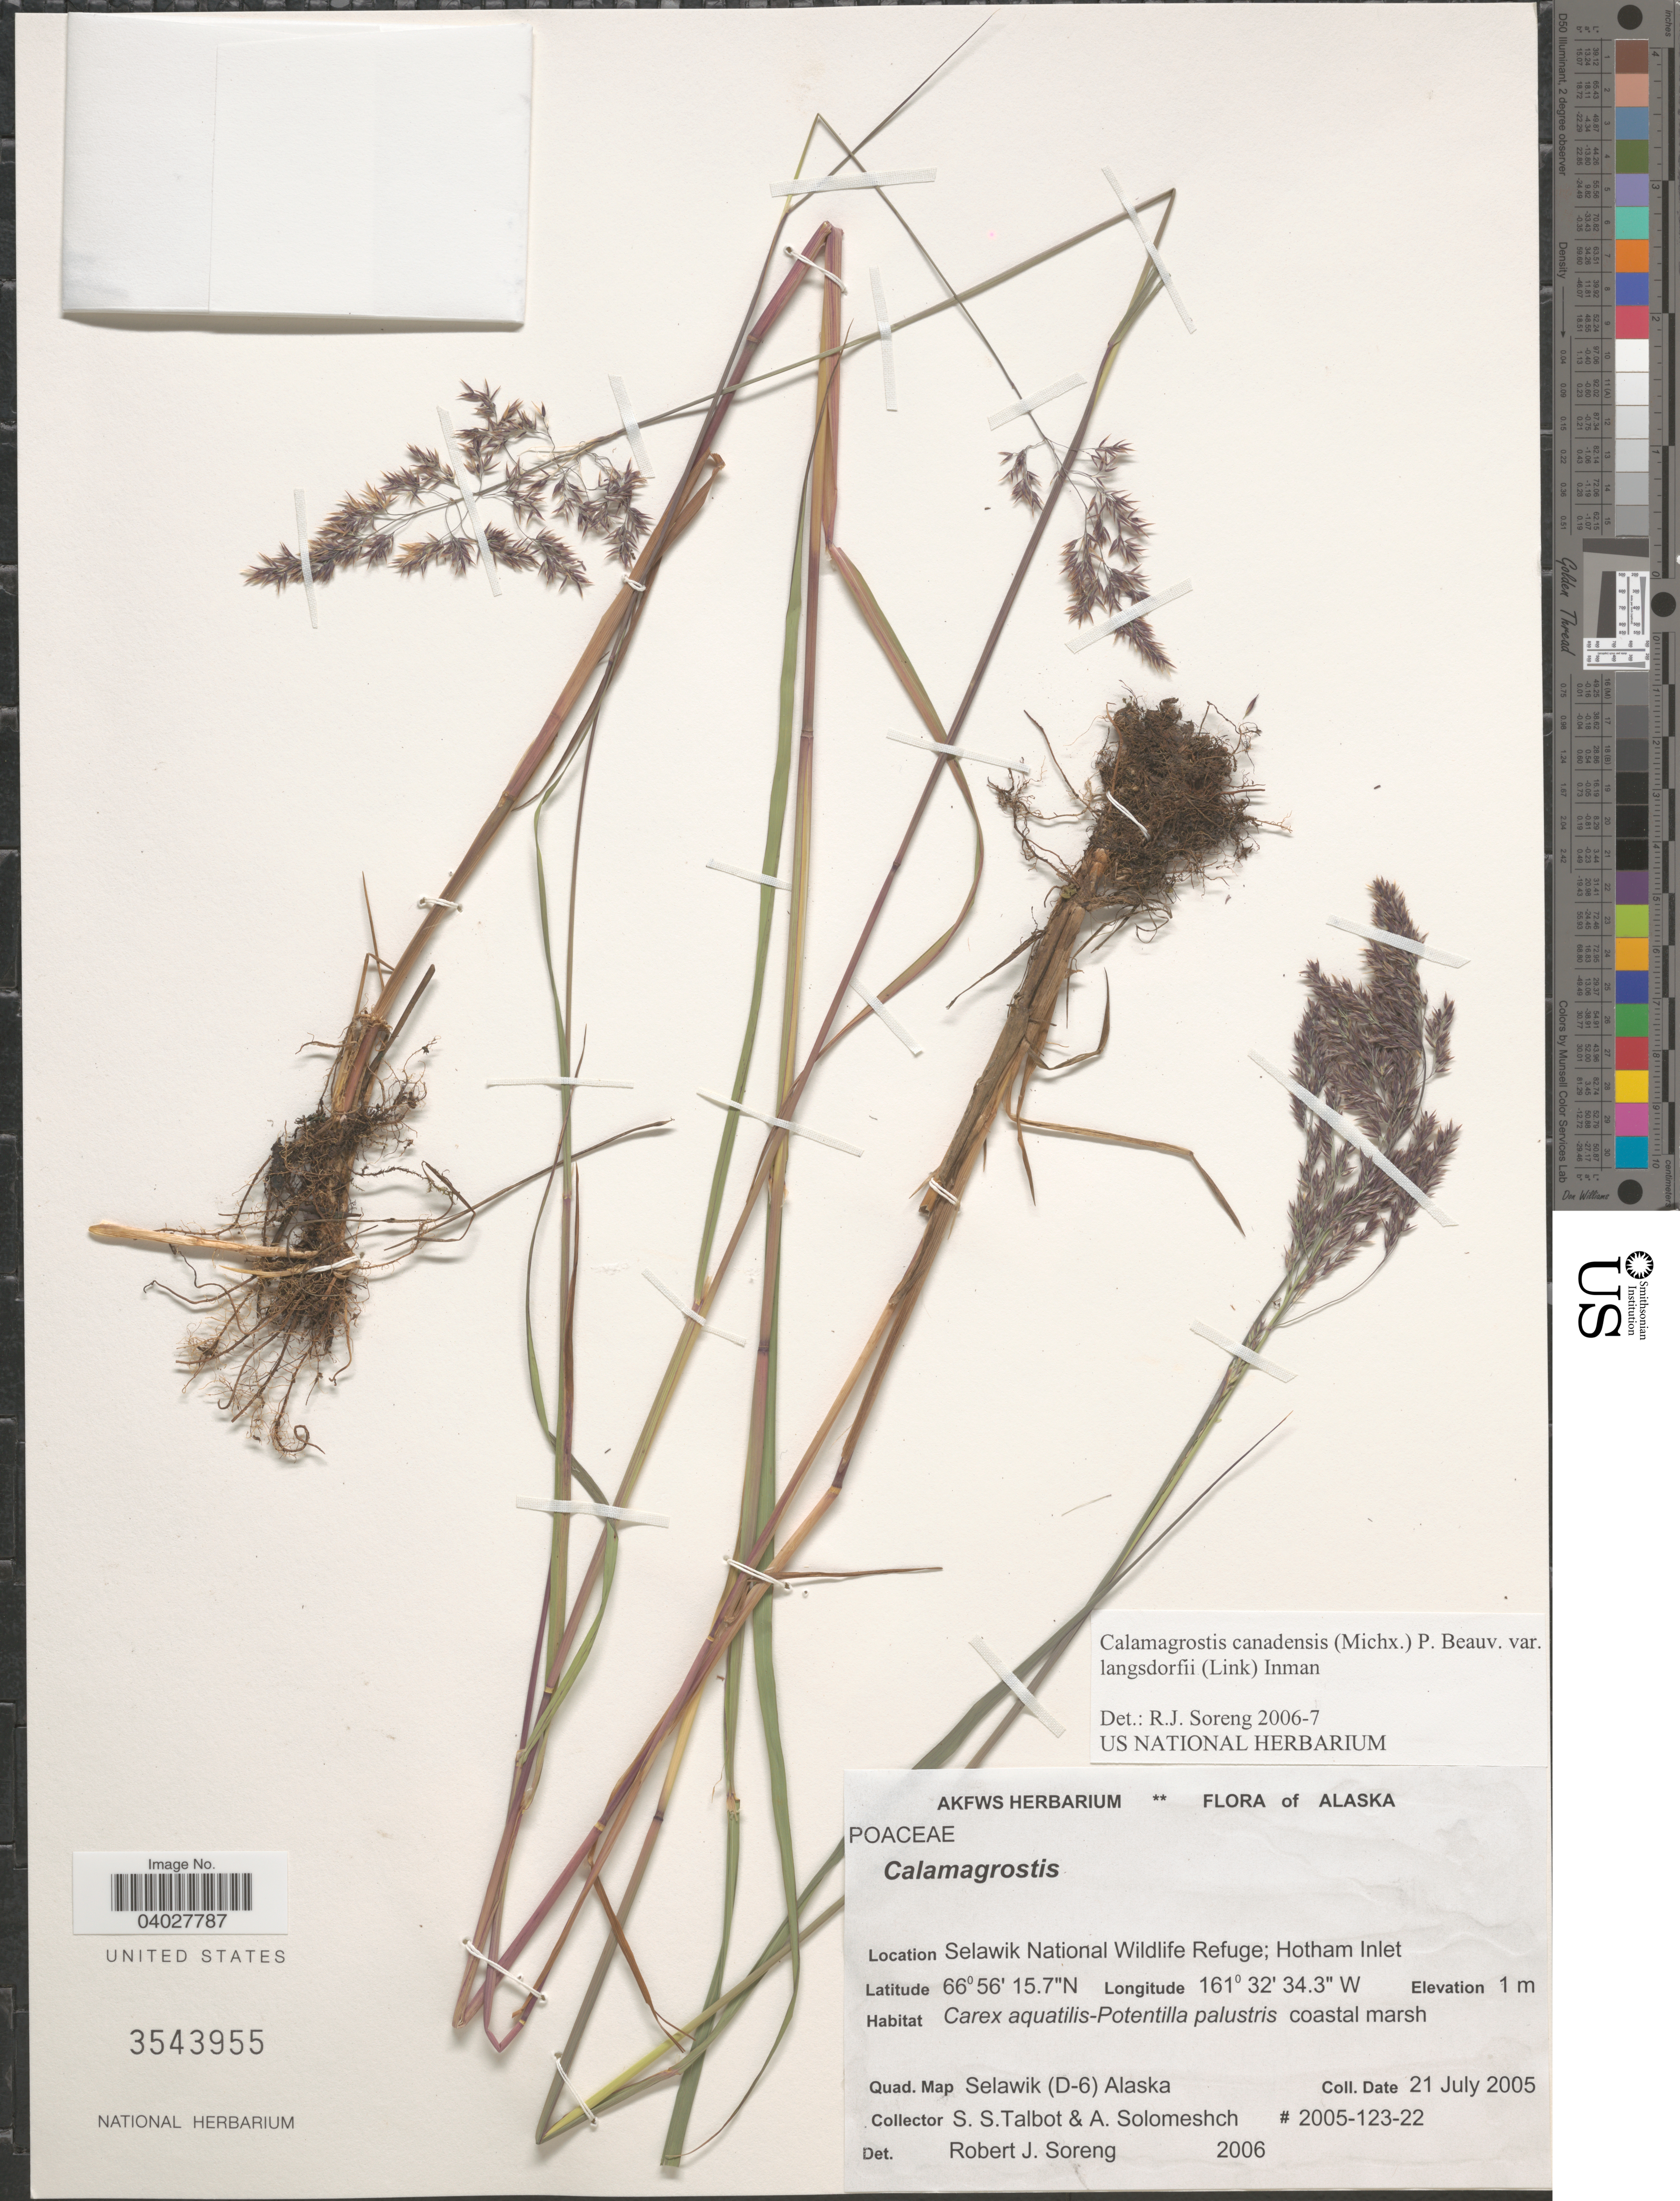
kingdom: Plantae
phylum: Tracheophyta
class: Liliopsida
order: Poales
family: Poaceae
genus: Calamagrostis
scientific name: Calamagrostis canadensis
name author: (Michx.) P. Beauv.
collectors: S. S. Talbot & A. Solomeshch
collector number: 2005-123-22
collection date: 2005-07-21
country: United States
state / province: Alaska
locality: Selawik National Wildlife Refuge; Hotham Inlet. Quad. Map Selawik (D-6) Alaska.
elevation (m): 1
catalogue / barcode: US 3543955